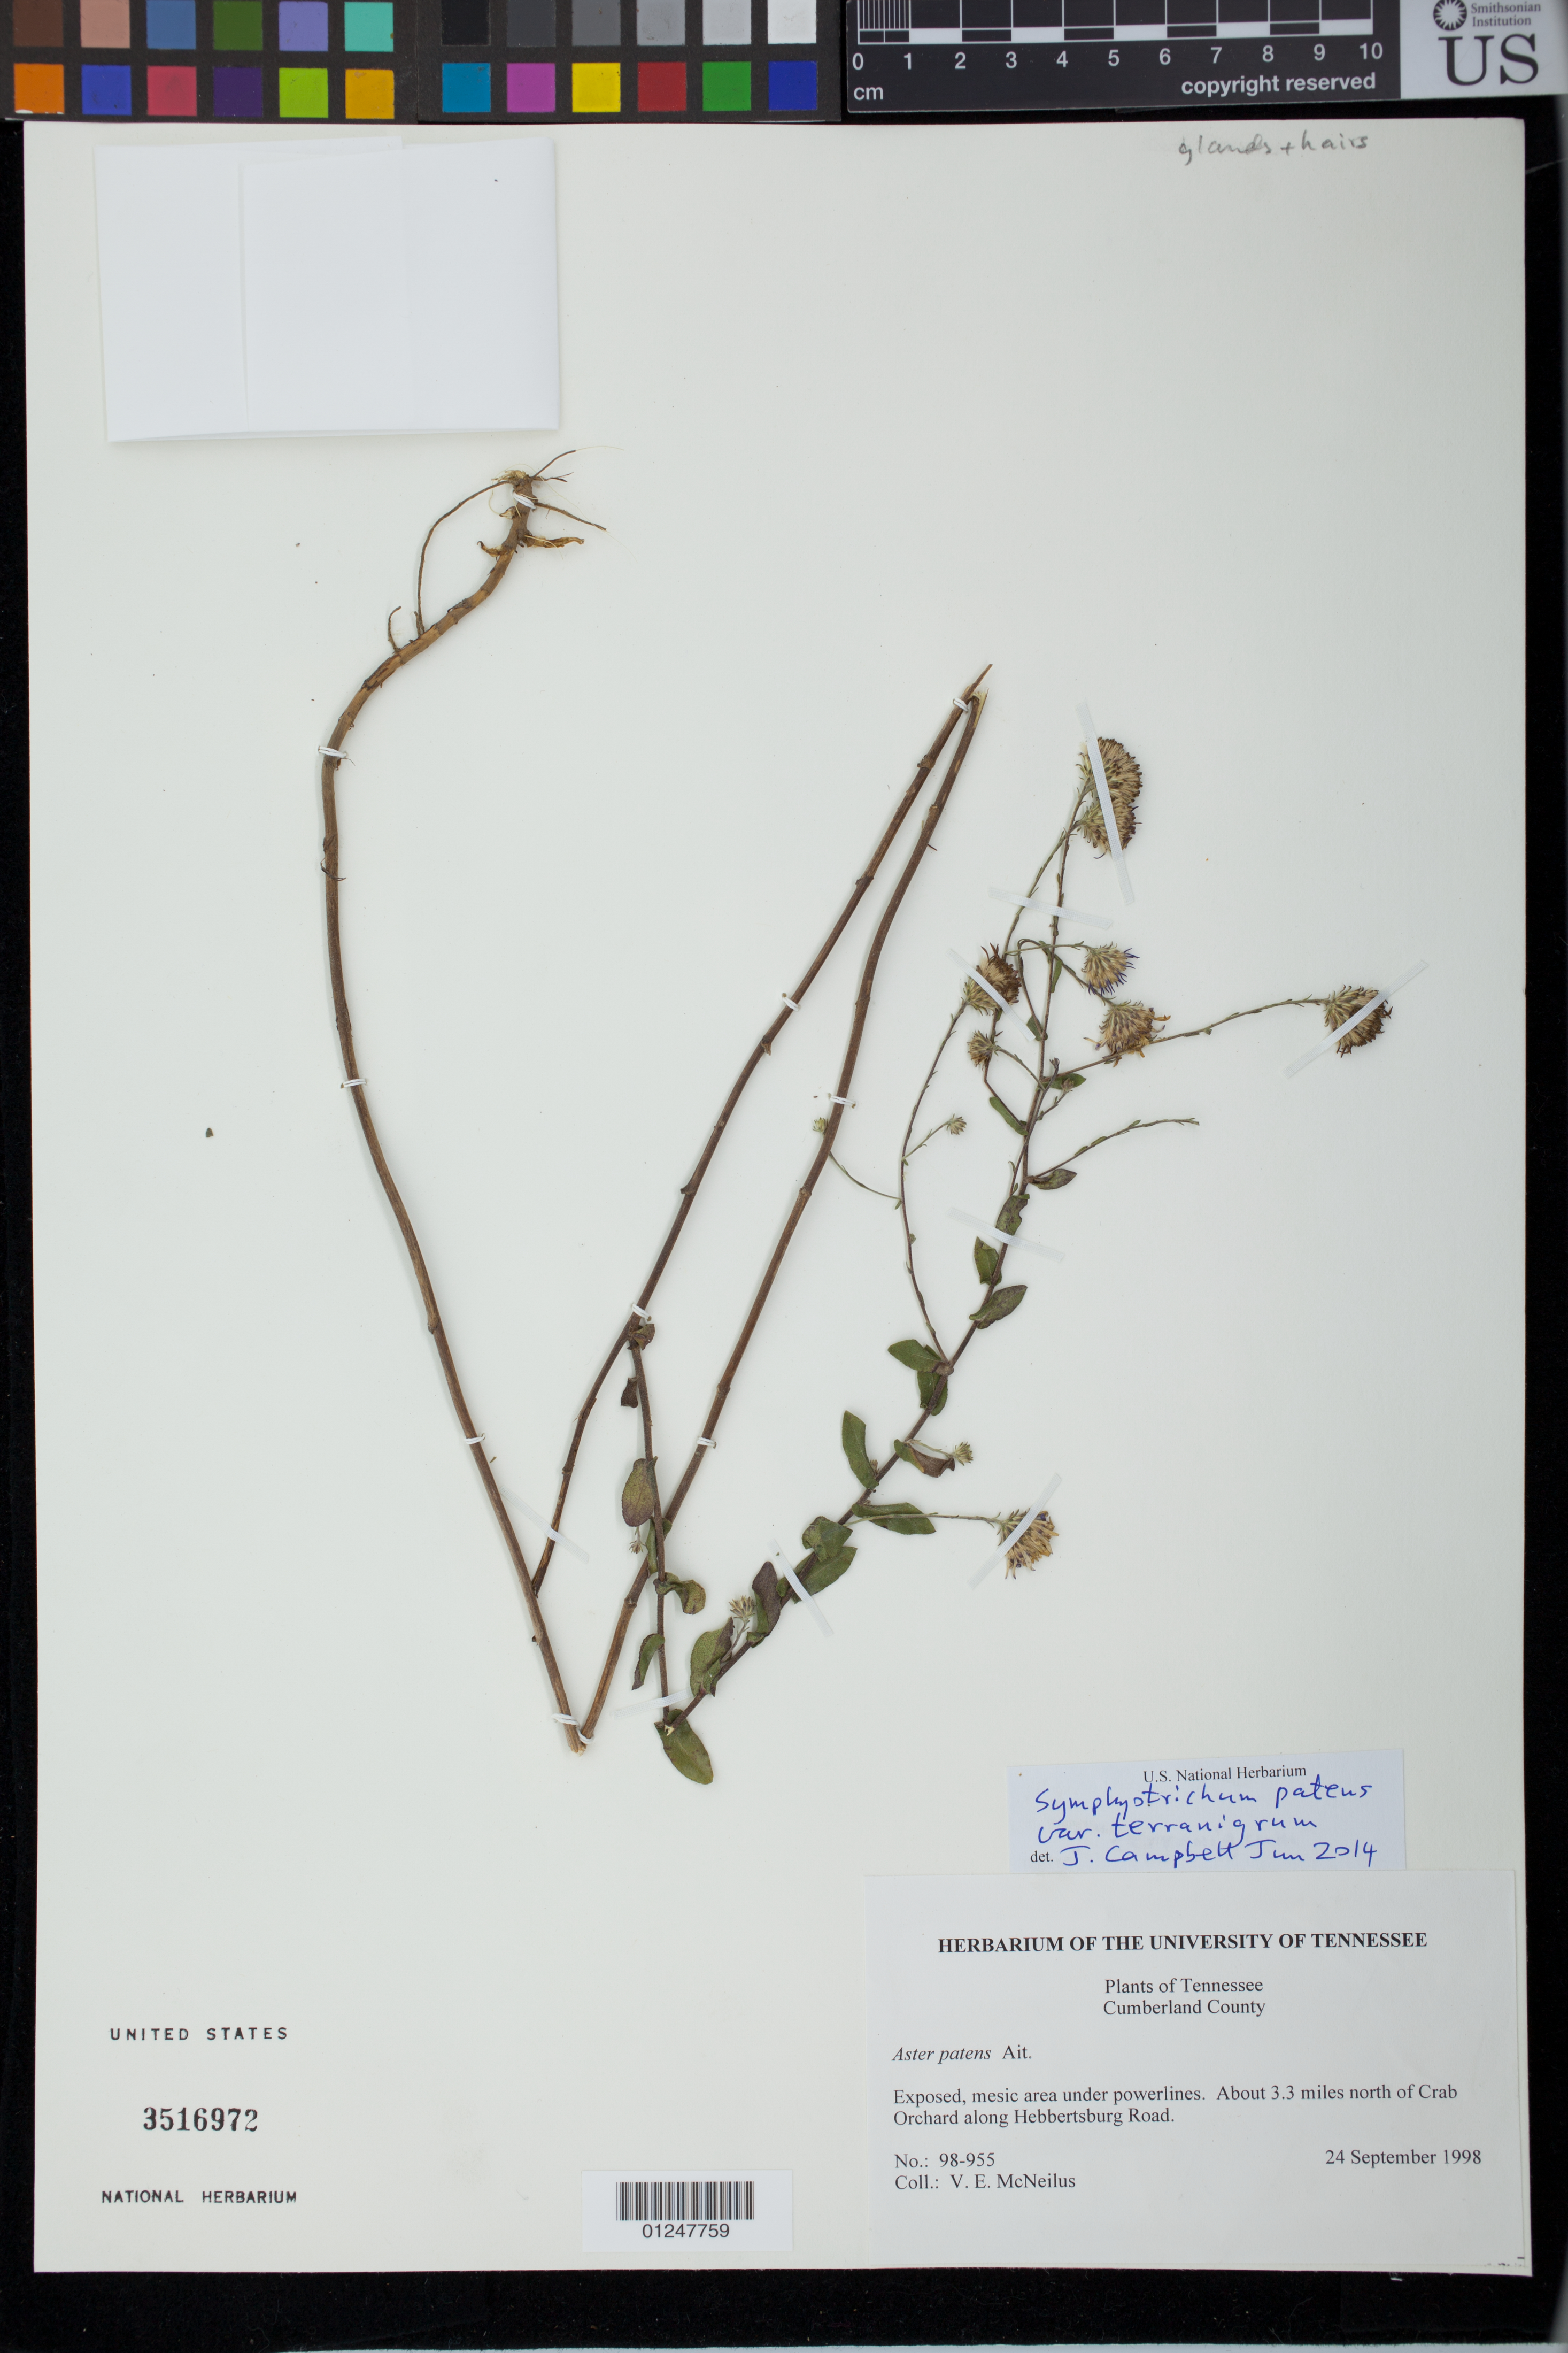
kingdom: Plantae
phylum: Tracheophyta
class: Magnoliopsida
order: Asterales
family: Asteraceae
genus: Symphyotrichum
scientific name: Symphyotrichum patens var. terranigrum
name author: J.J.N. Campb. & W.R. Seymour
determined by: Campbell, J.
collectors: V. McNeilus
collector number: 98-955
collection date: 1998-09-24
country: United States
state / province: Tennessee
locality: Cumberland County. About 3.3 miles N of Crab Orchard along Hebbertsburg road.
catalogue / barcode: US 3516972